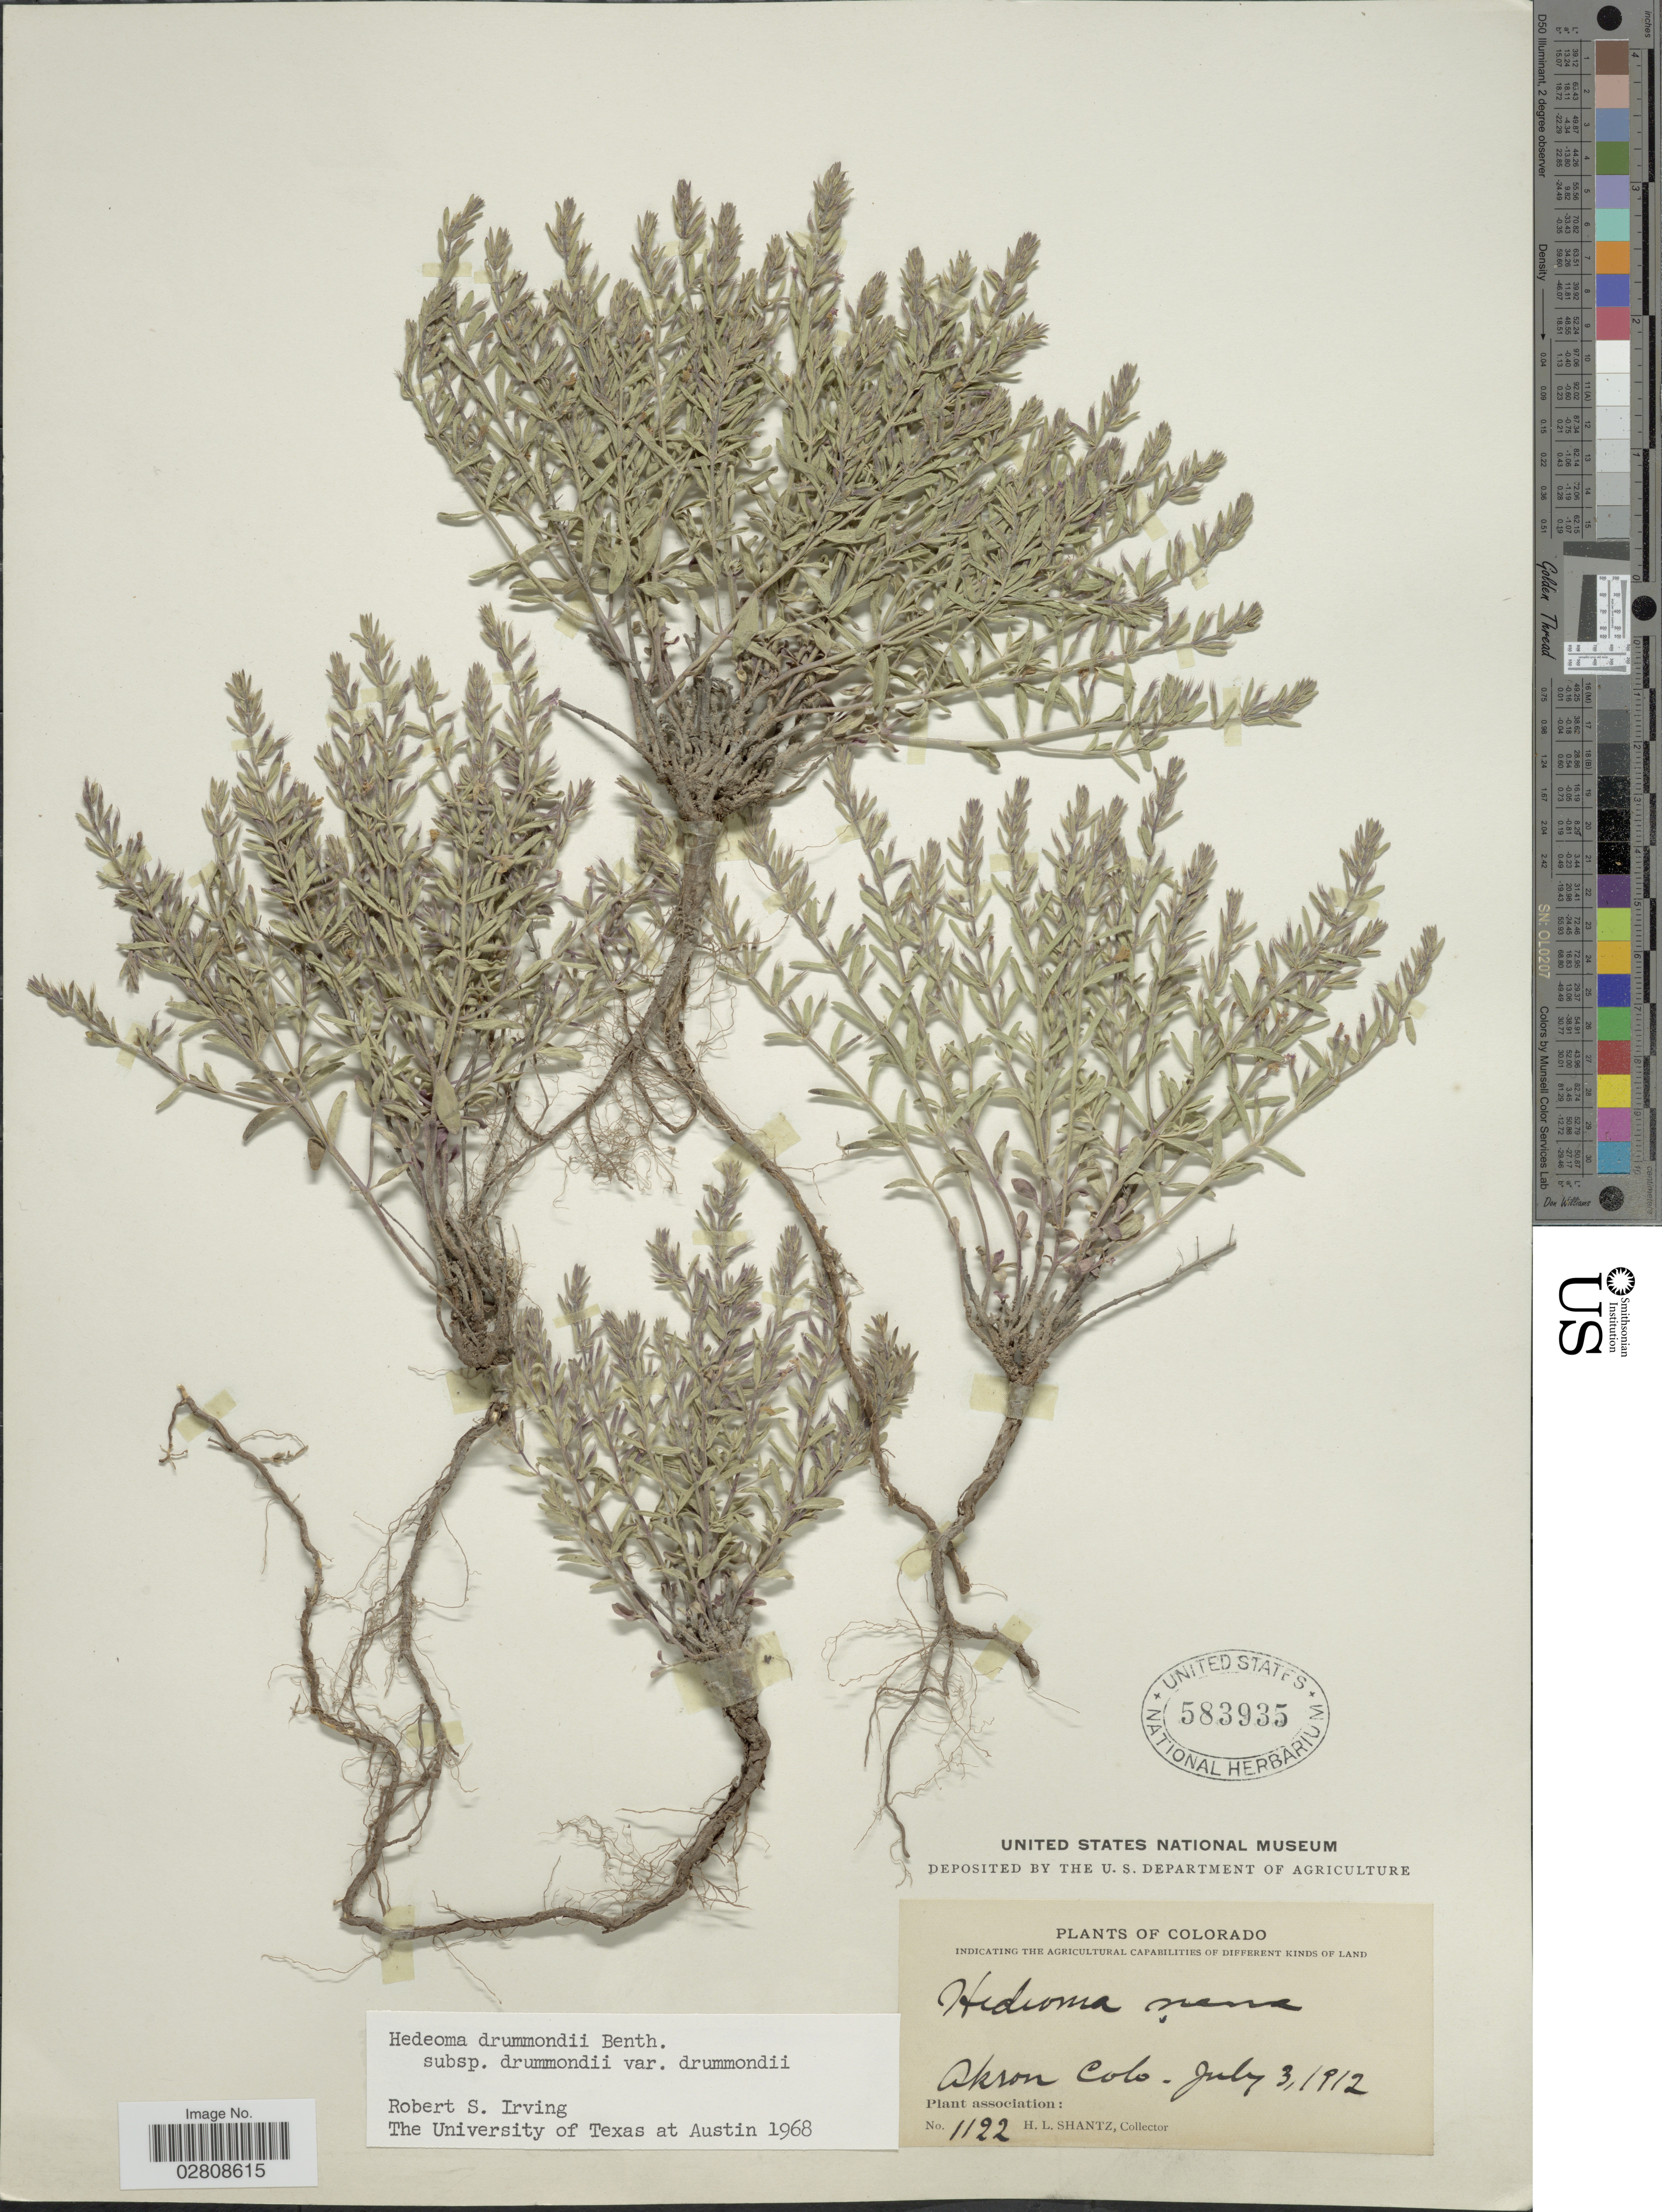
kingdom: Plantae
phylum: Tracheophyta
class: Magnoliopsida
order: Lamiales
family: Lamiaceae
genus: Hedeoma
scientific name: Hedeoma drummondii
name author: Benth.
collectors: H. Shantz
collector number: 1122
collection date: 1912-07-03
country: United States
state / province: Colorado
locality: Akron.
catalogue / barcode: US 583935